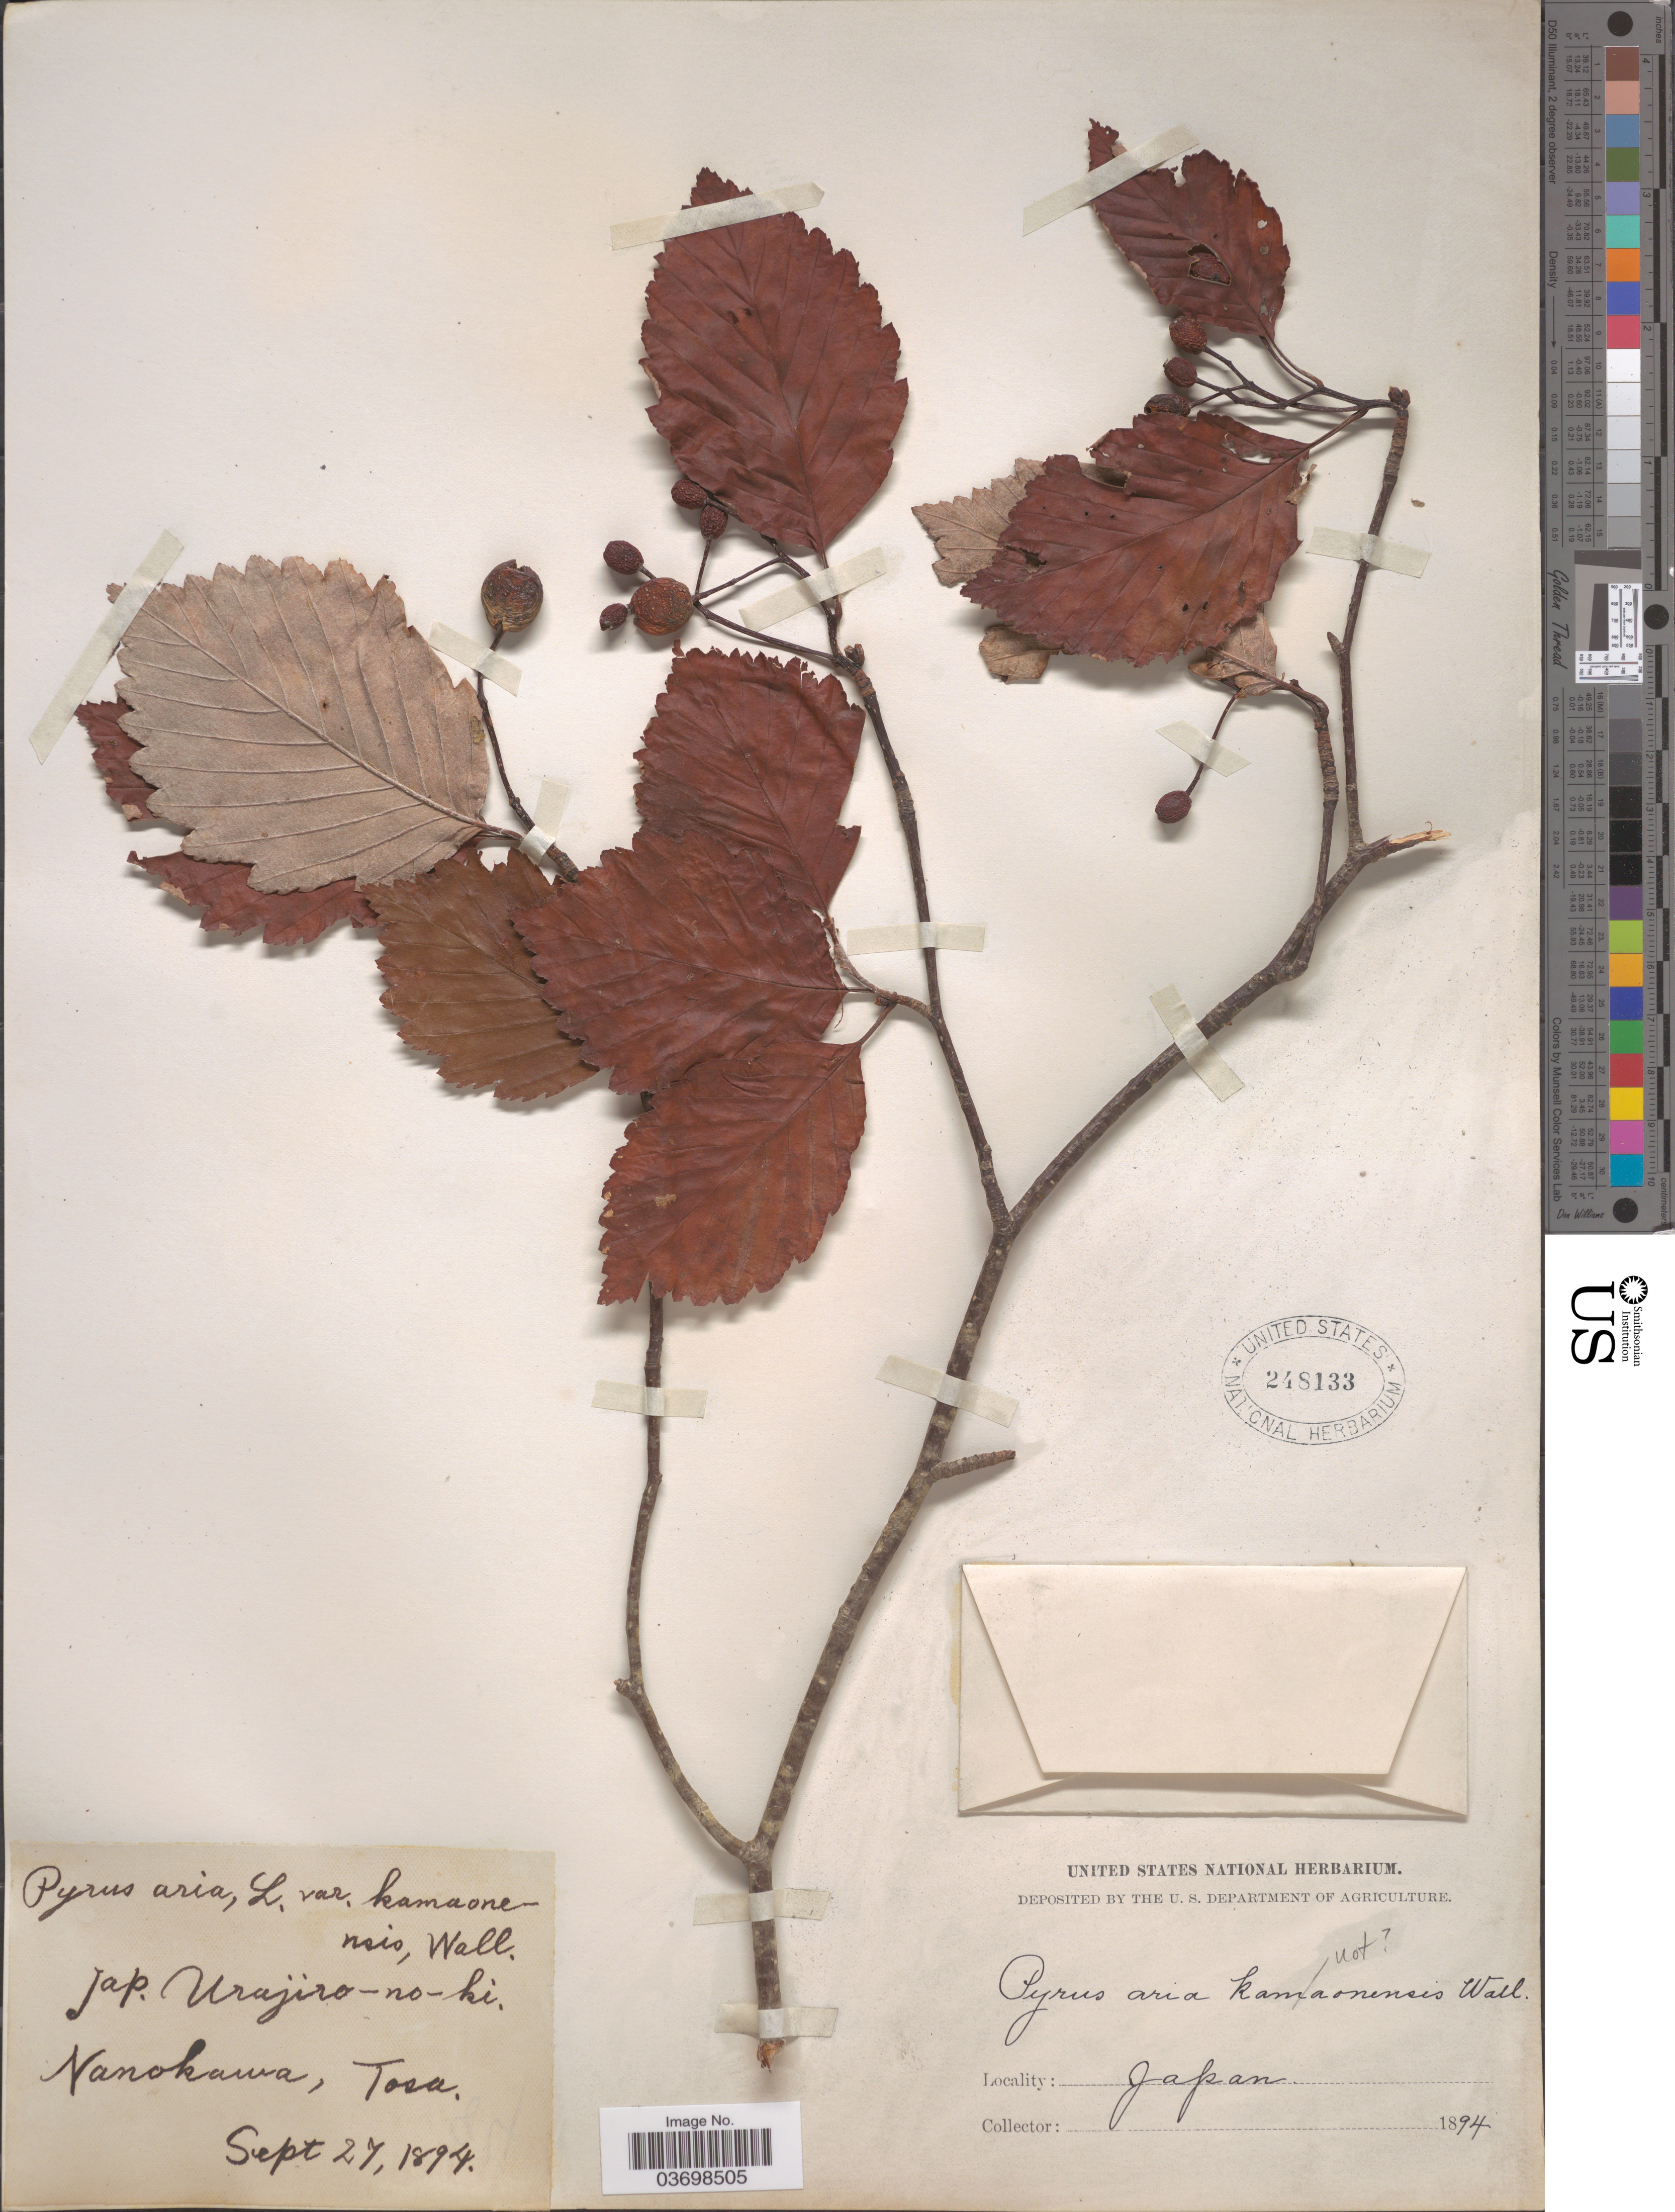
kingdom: Plantae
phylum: Tracheophyta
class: Magnoliopsida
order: Rosales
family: Rosaceae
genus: Sorbus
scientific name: Sorbus sp.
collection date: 1894-09-27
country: Japan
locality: Nanokawa, Tosa.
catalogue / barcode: US 248133